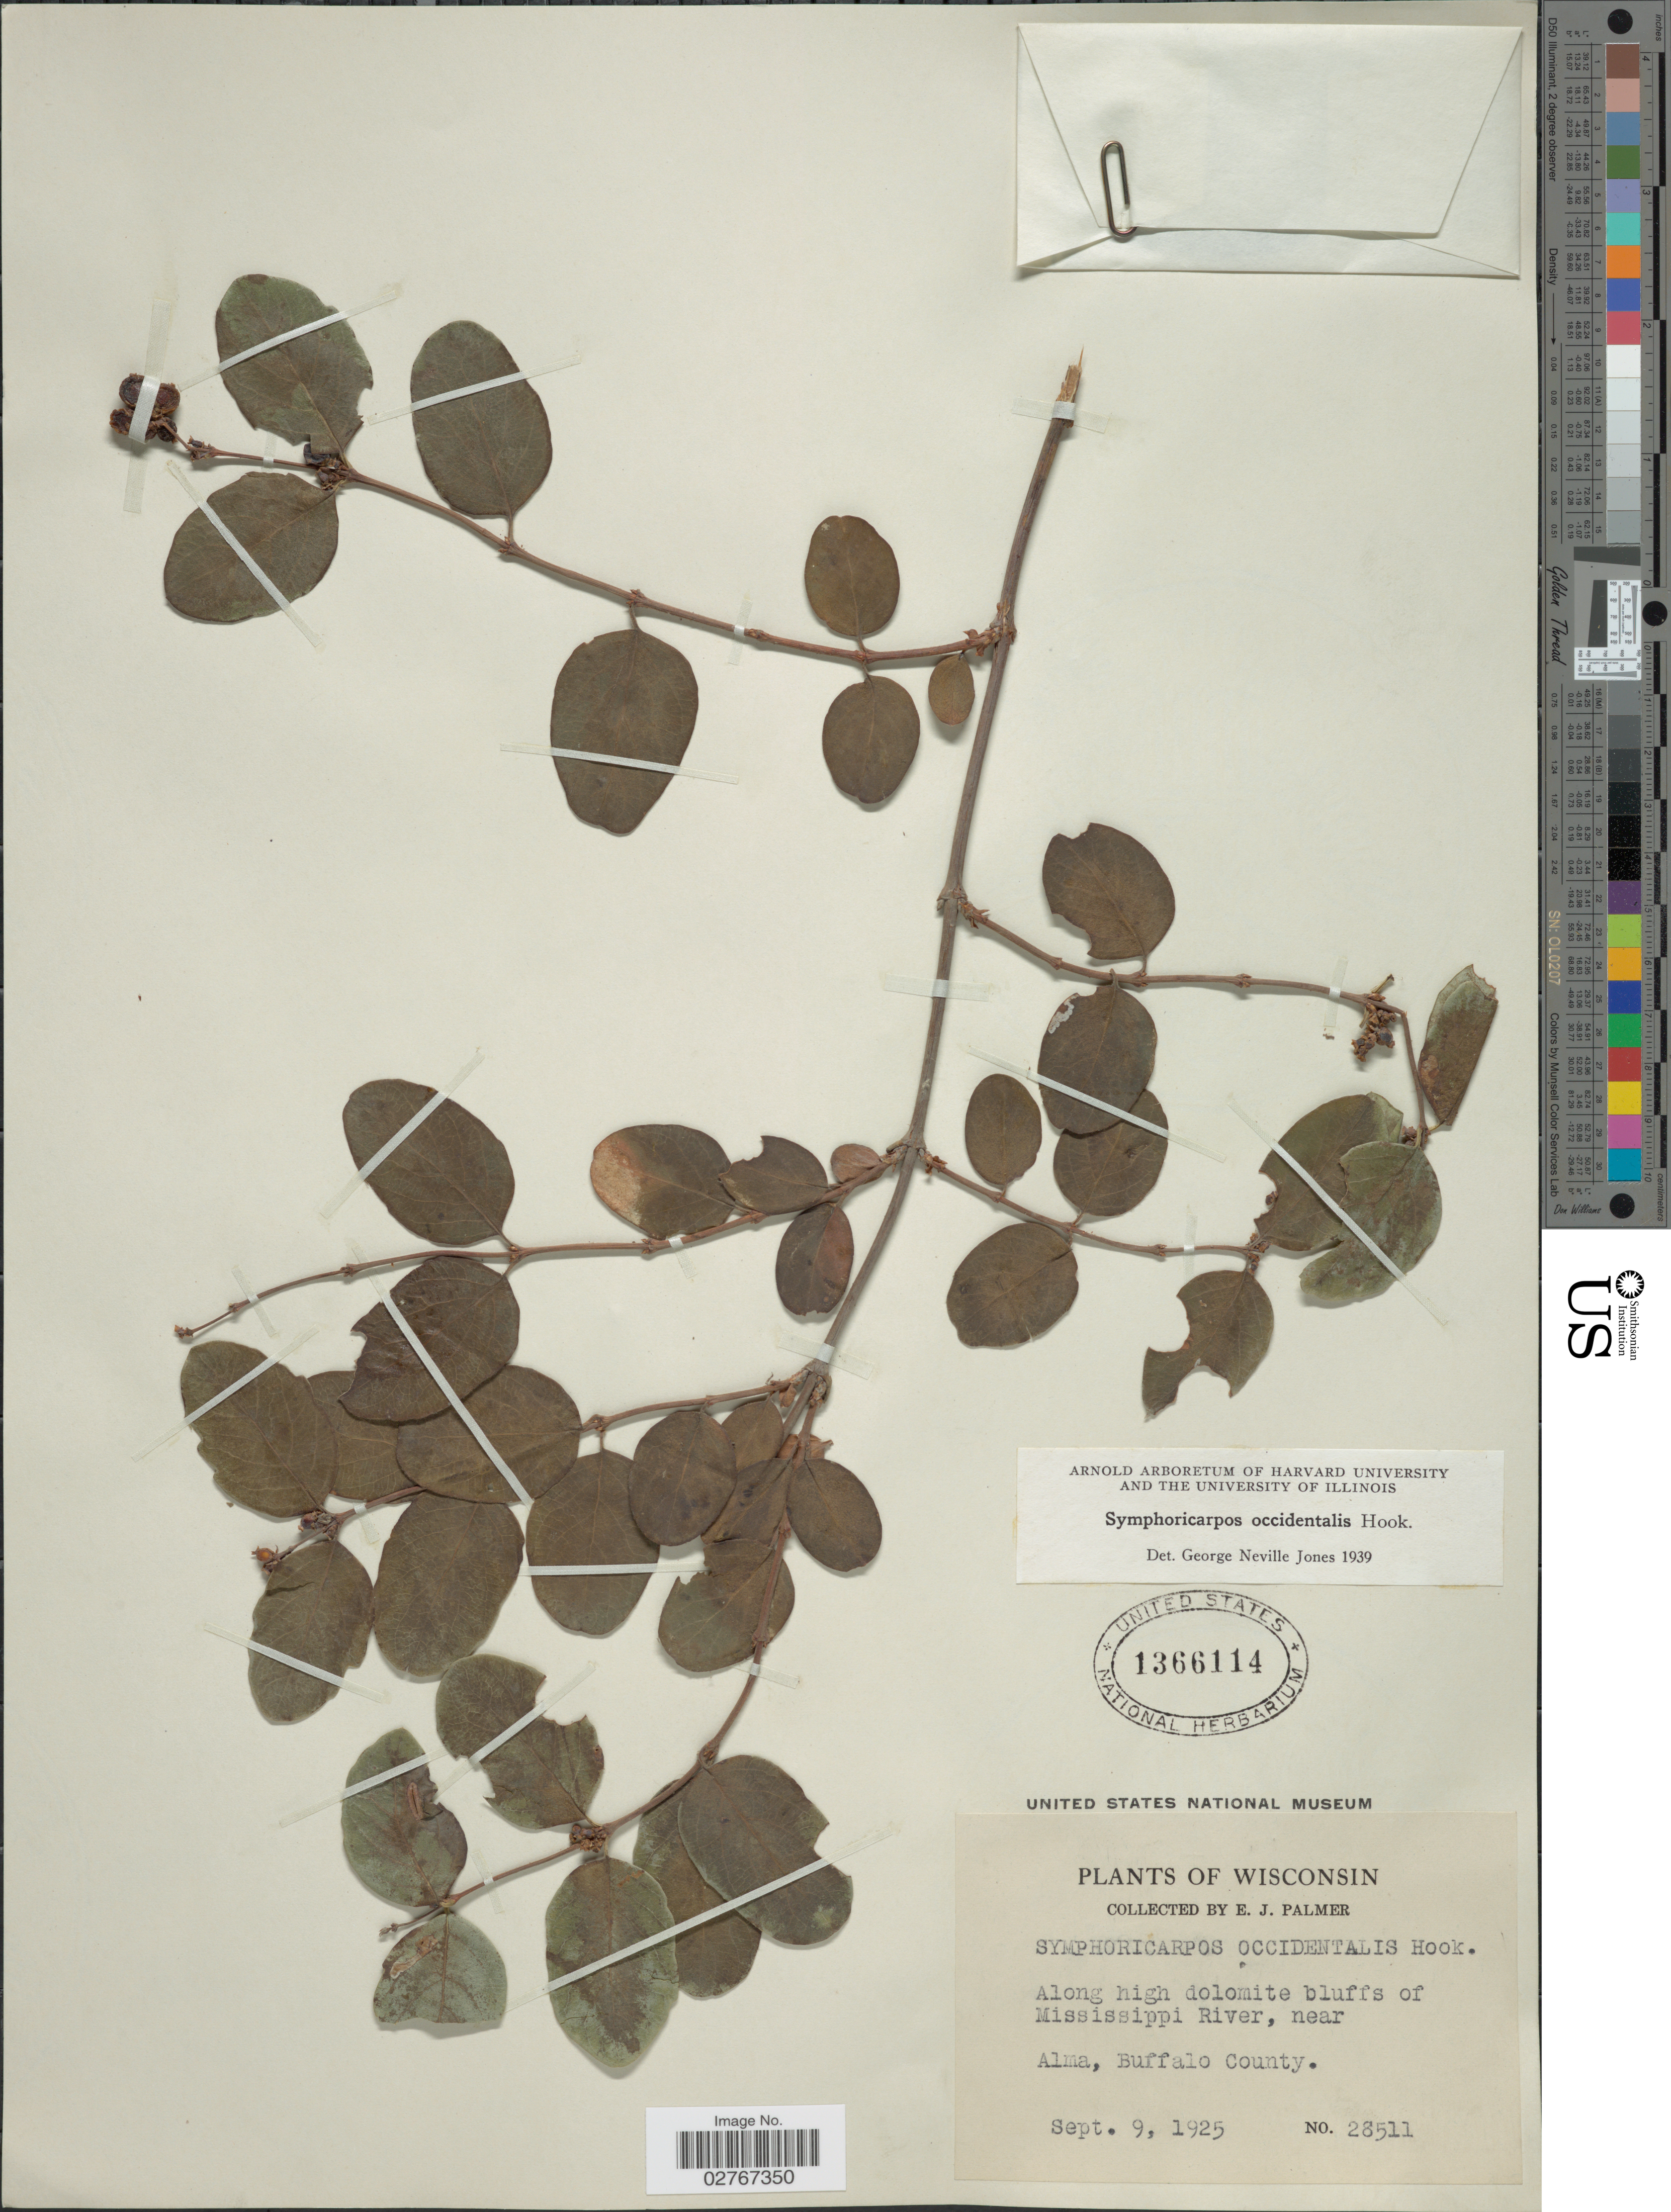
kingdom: Plantae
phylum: Tracheophyta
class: Magnoliopsida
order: Dipsacales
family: Caprifoliaceae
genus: Symphoricarpos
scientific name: Symphoricarpos occidentalis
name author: (R. Br.) Hook.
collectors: E. J. Palmer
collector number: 28511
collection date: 1925-09-09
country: United States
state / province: Wisconsin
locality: Along high dolomite bluffs of Mississippi River, near Alma, Buffalo County.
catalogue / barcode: US 1366114